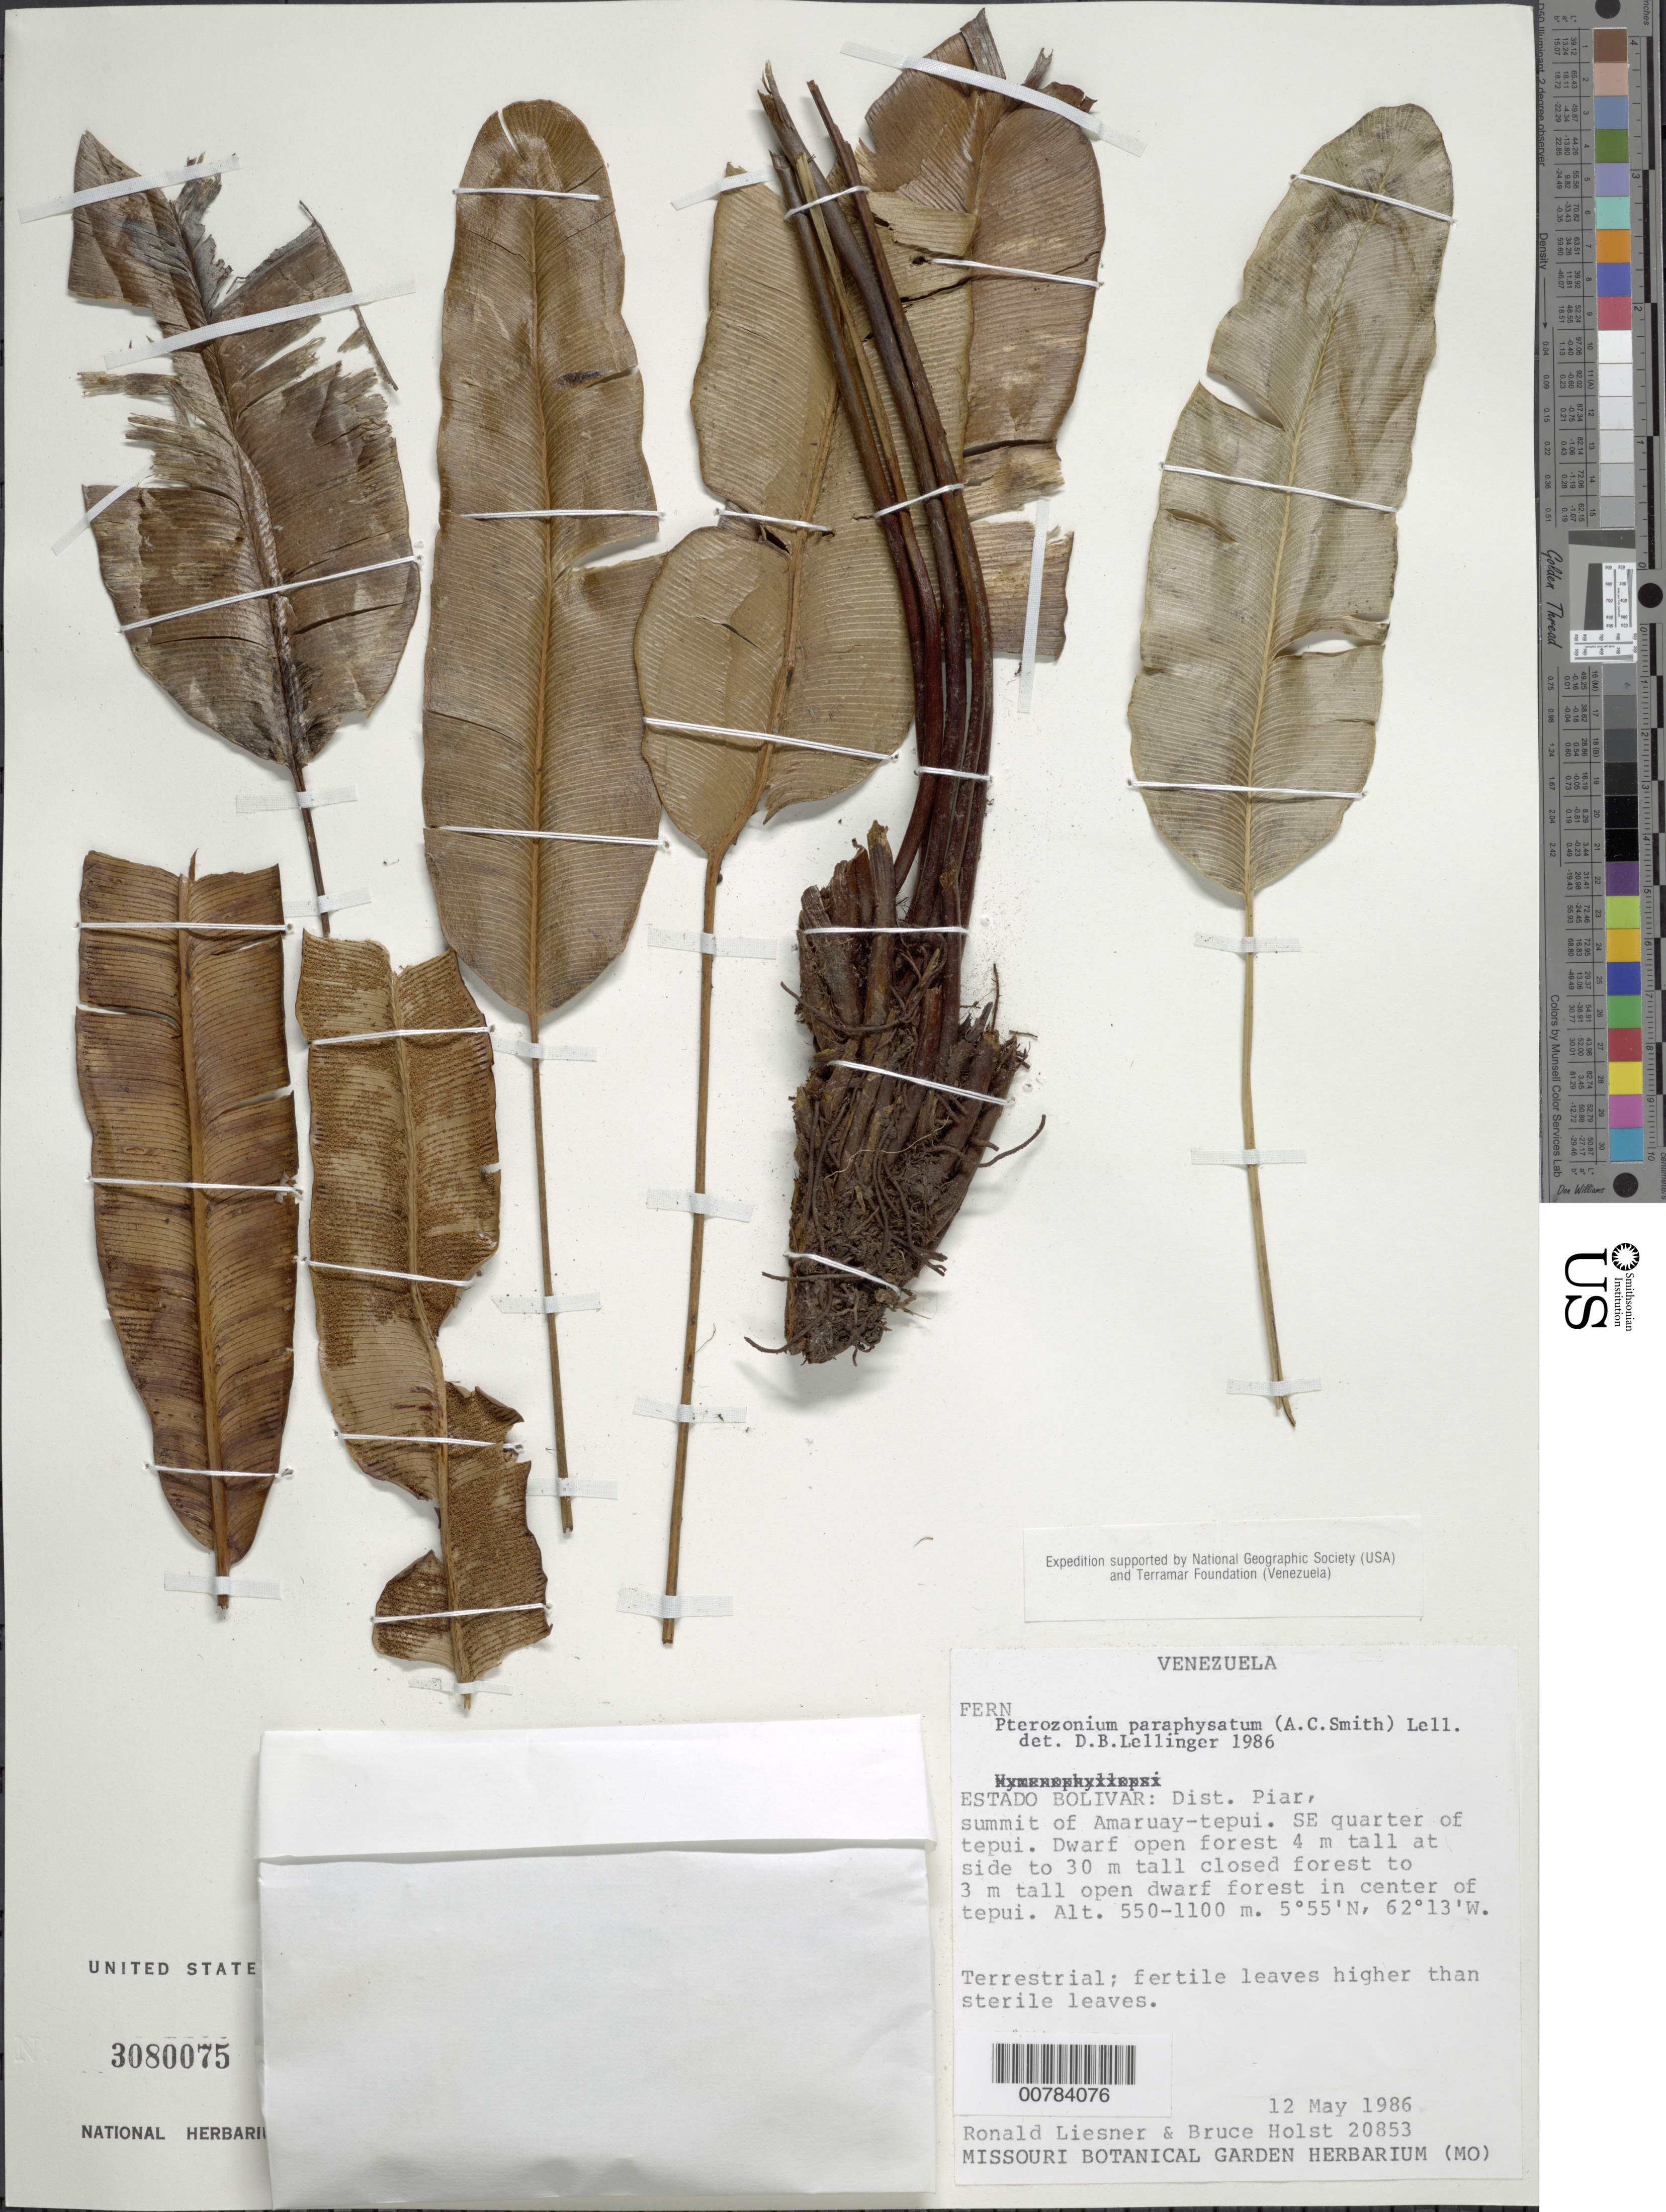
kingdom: Plantae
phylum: Tracheophyta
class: Polypodiopsida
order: Polypodiales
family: Pteridaceae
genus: Pterozonium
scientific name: Pterozonium paraphysatum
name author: (A.C. Sm.) Lellinger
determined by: Lellinger, David B., (BOT), Smithsonian Institution - National Museum of Natural History (UNITED STATES)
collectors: R. L. Liesner & B. Holst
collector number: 20853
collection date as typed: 12-May-86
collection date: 1986-05-12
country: Venezuela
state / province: Bolívar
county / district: Piar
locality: Amaruay-tepuí, SE quarter of tepuí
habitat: Dwarf open forest, center of tepui;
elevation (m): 550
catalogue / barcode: US 3080075